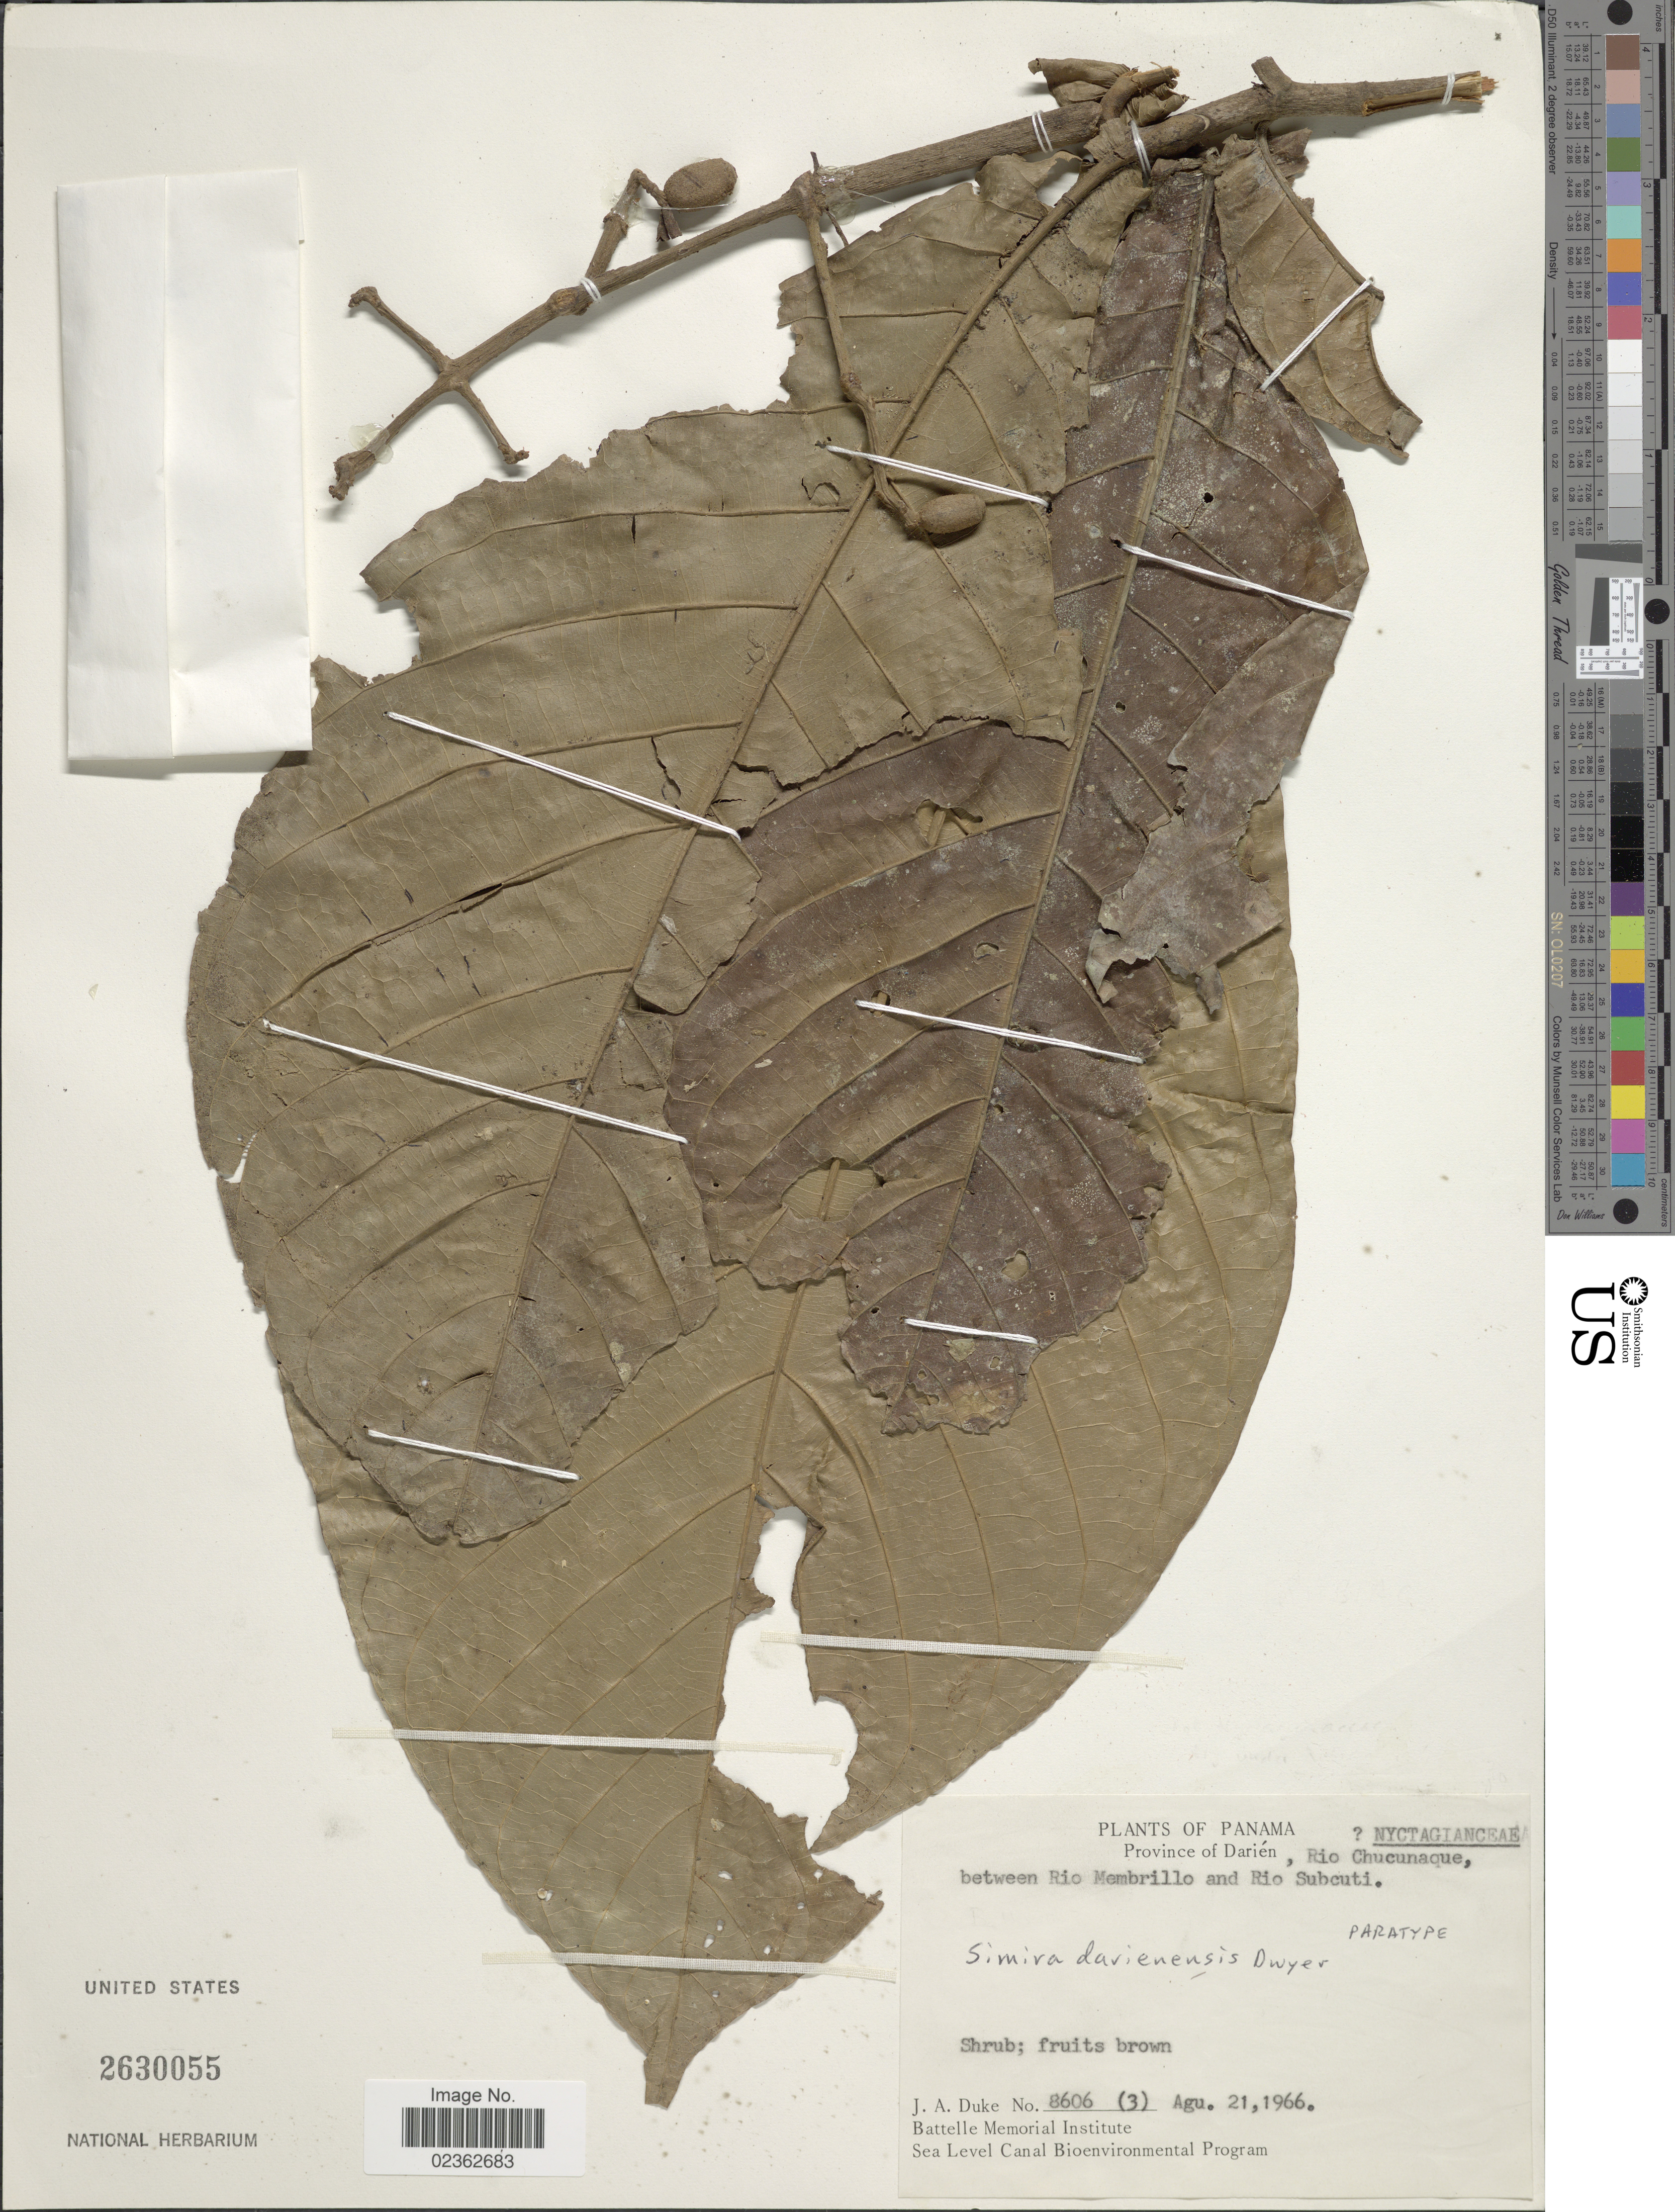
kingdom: Plantae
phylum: Tracheophyta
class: Magnoliopsida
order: Gentianales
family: Rubiaceae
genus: Simira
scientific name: Simira darienensis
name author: Dwyer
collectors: J. A. Duke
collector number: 8606 (3)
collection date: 1966-08-21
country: Panama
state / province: Darién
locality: Rio Chucunaque, between Rio Membrillo and Rio Subcuti.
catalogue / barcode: US 2630055